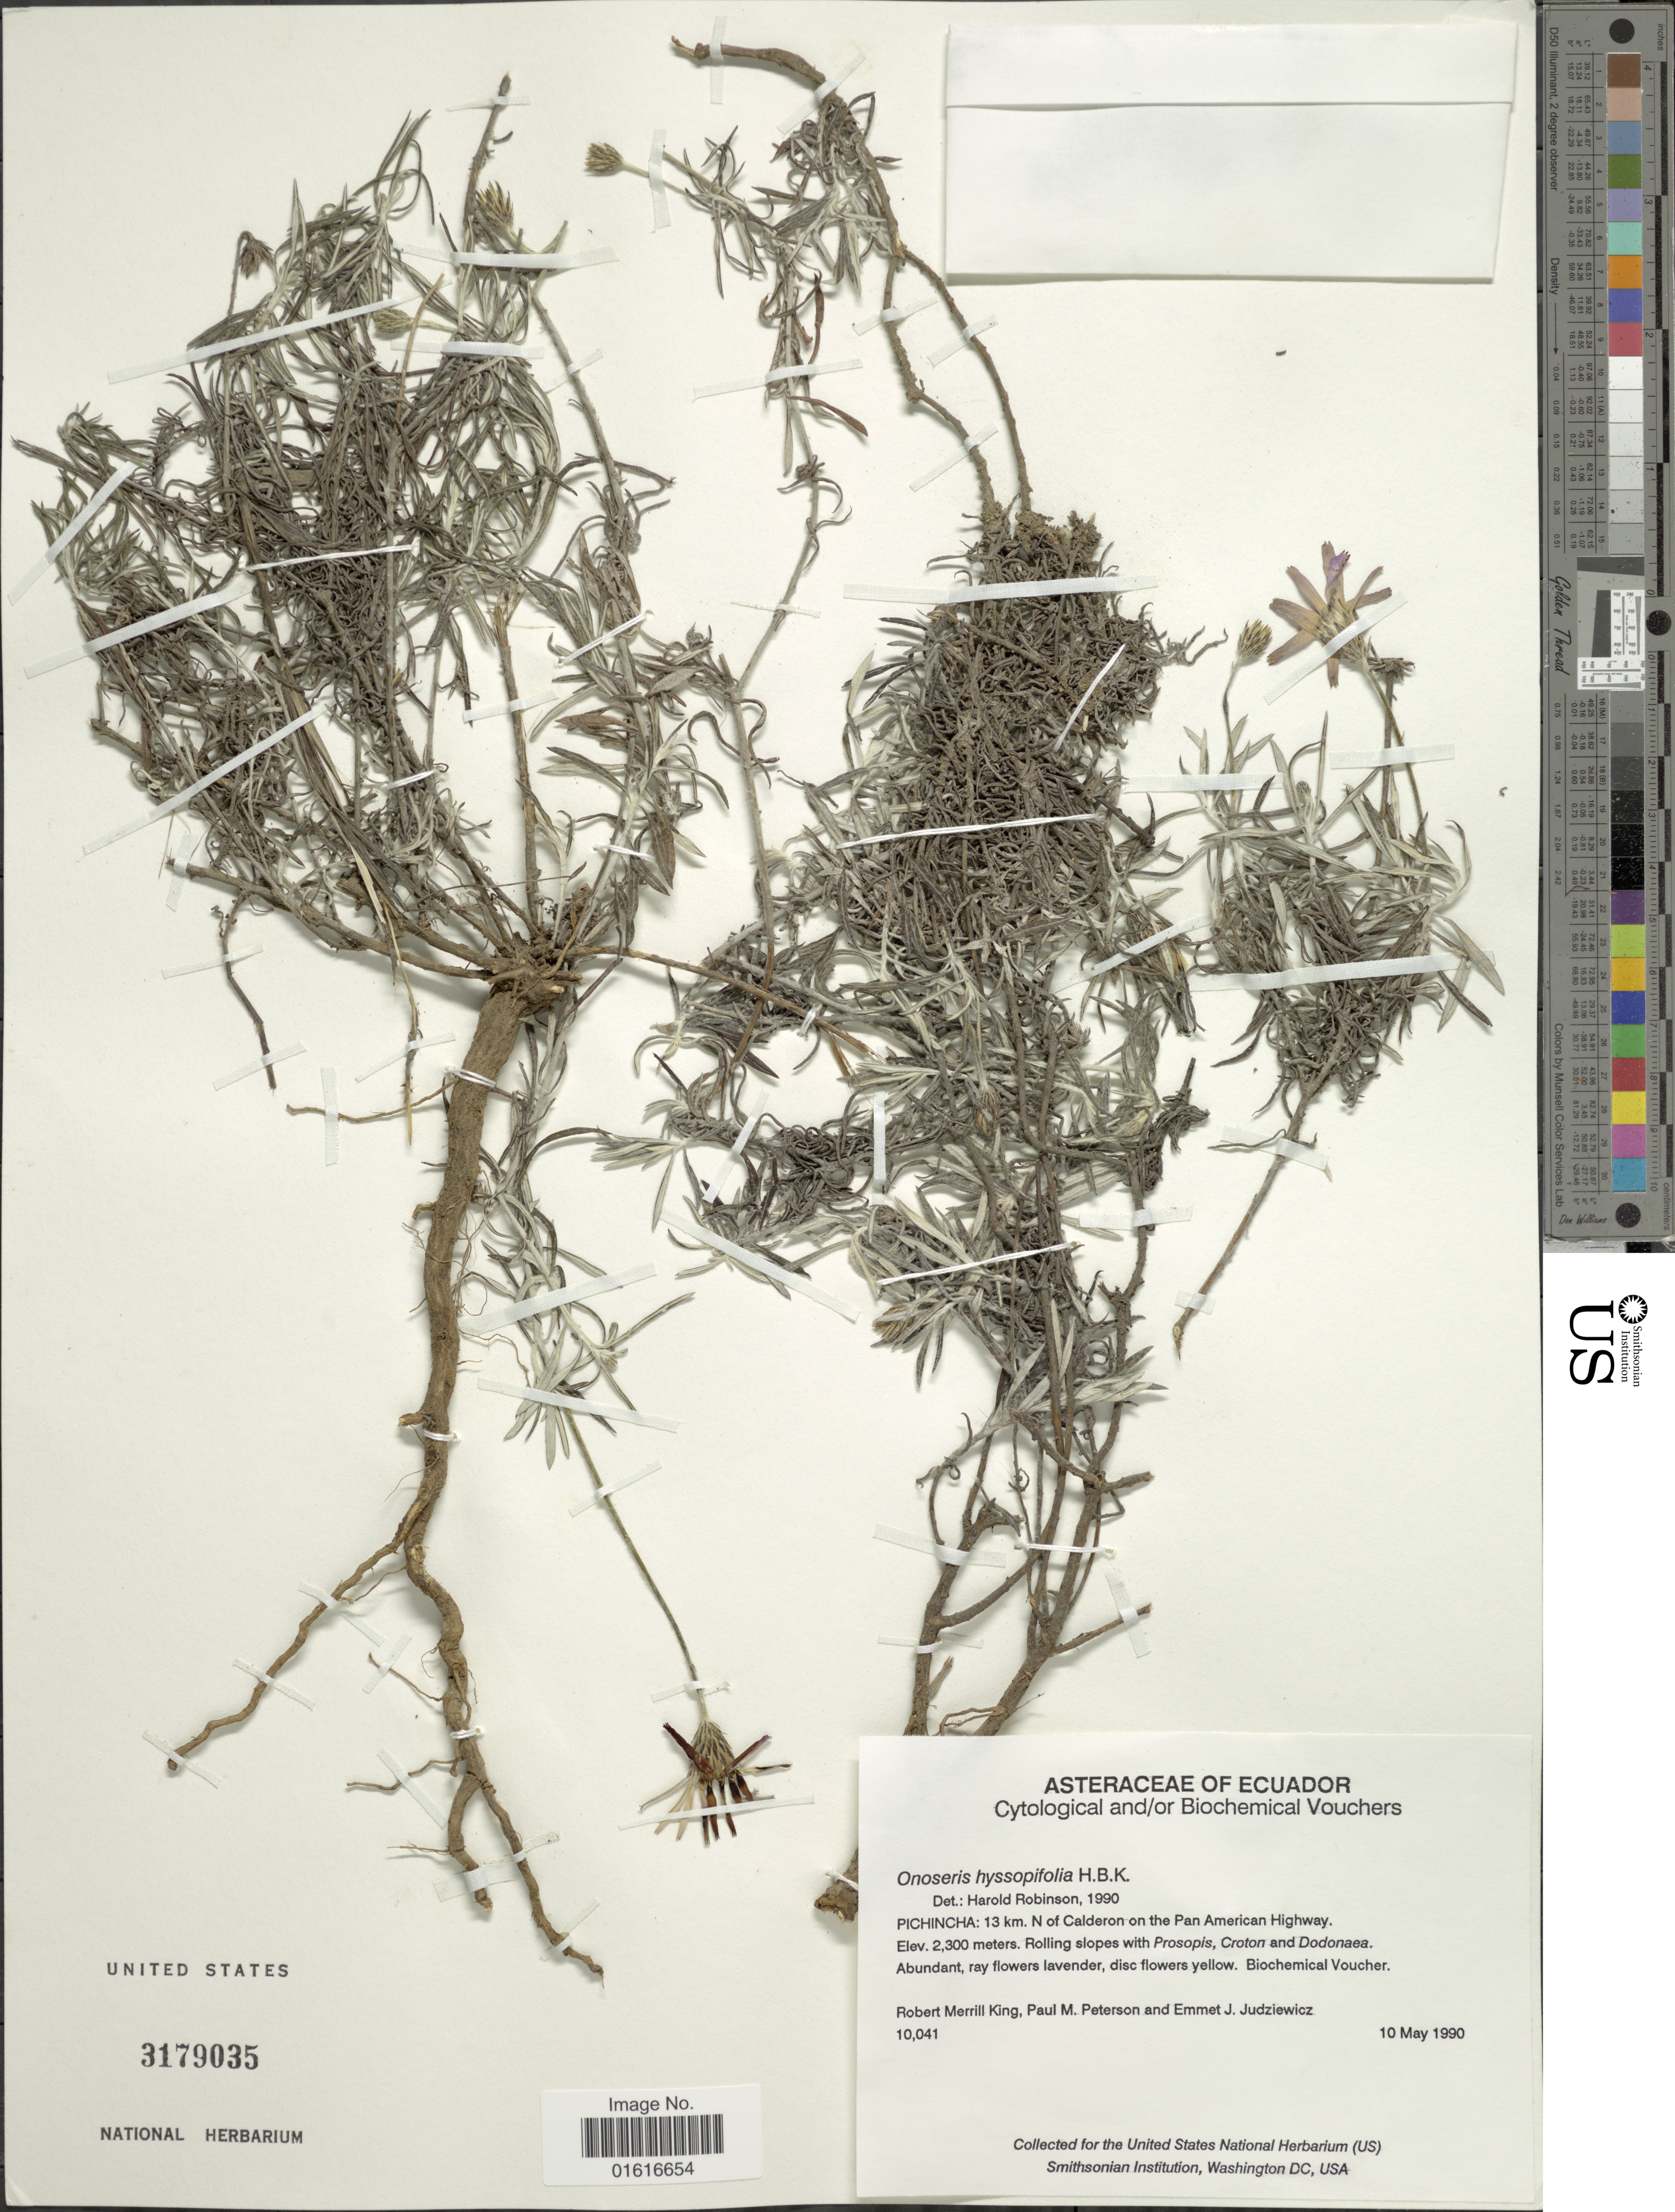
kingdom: Plantae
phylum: Tracheophyta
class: Magnoliopsida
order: Asterales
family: Asteraceae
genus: Onoseris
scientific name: Onoseris hyssopifolia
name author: Kunth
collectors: R. M. King, P. M. Peterson & E. J. Judziewicz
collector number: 10041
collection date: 1990-05-10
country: Ecuador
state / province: Pichincha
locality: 13 km N of Calderon on the Pan American Highway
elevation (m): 2300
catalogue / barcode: US 3179035